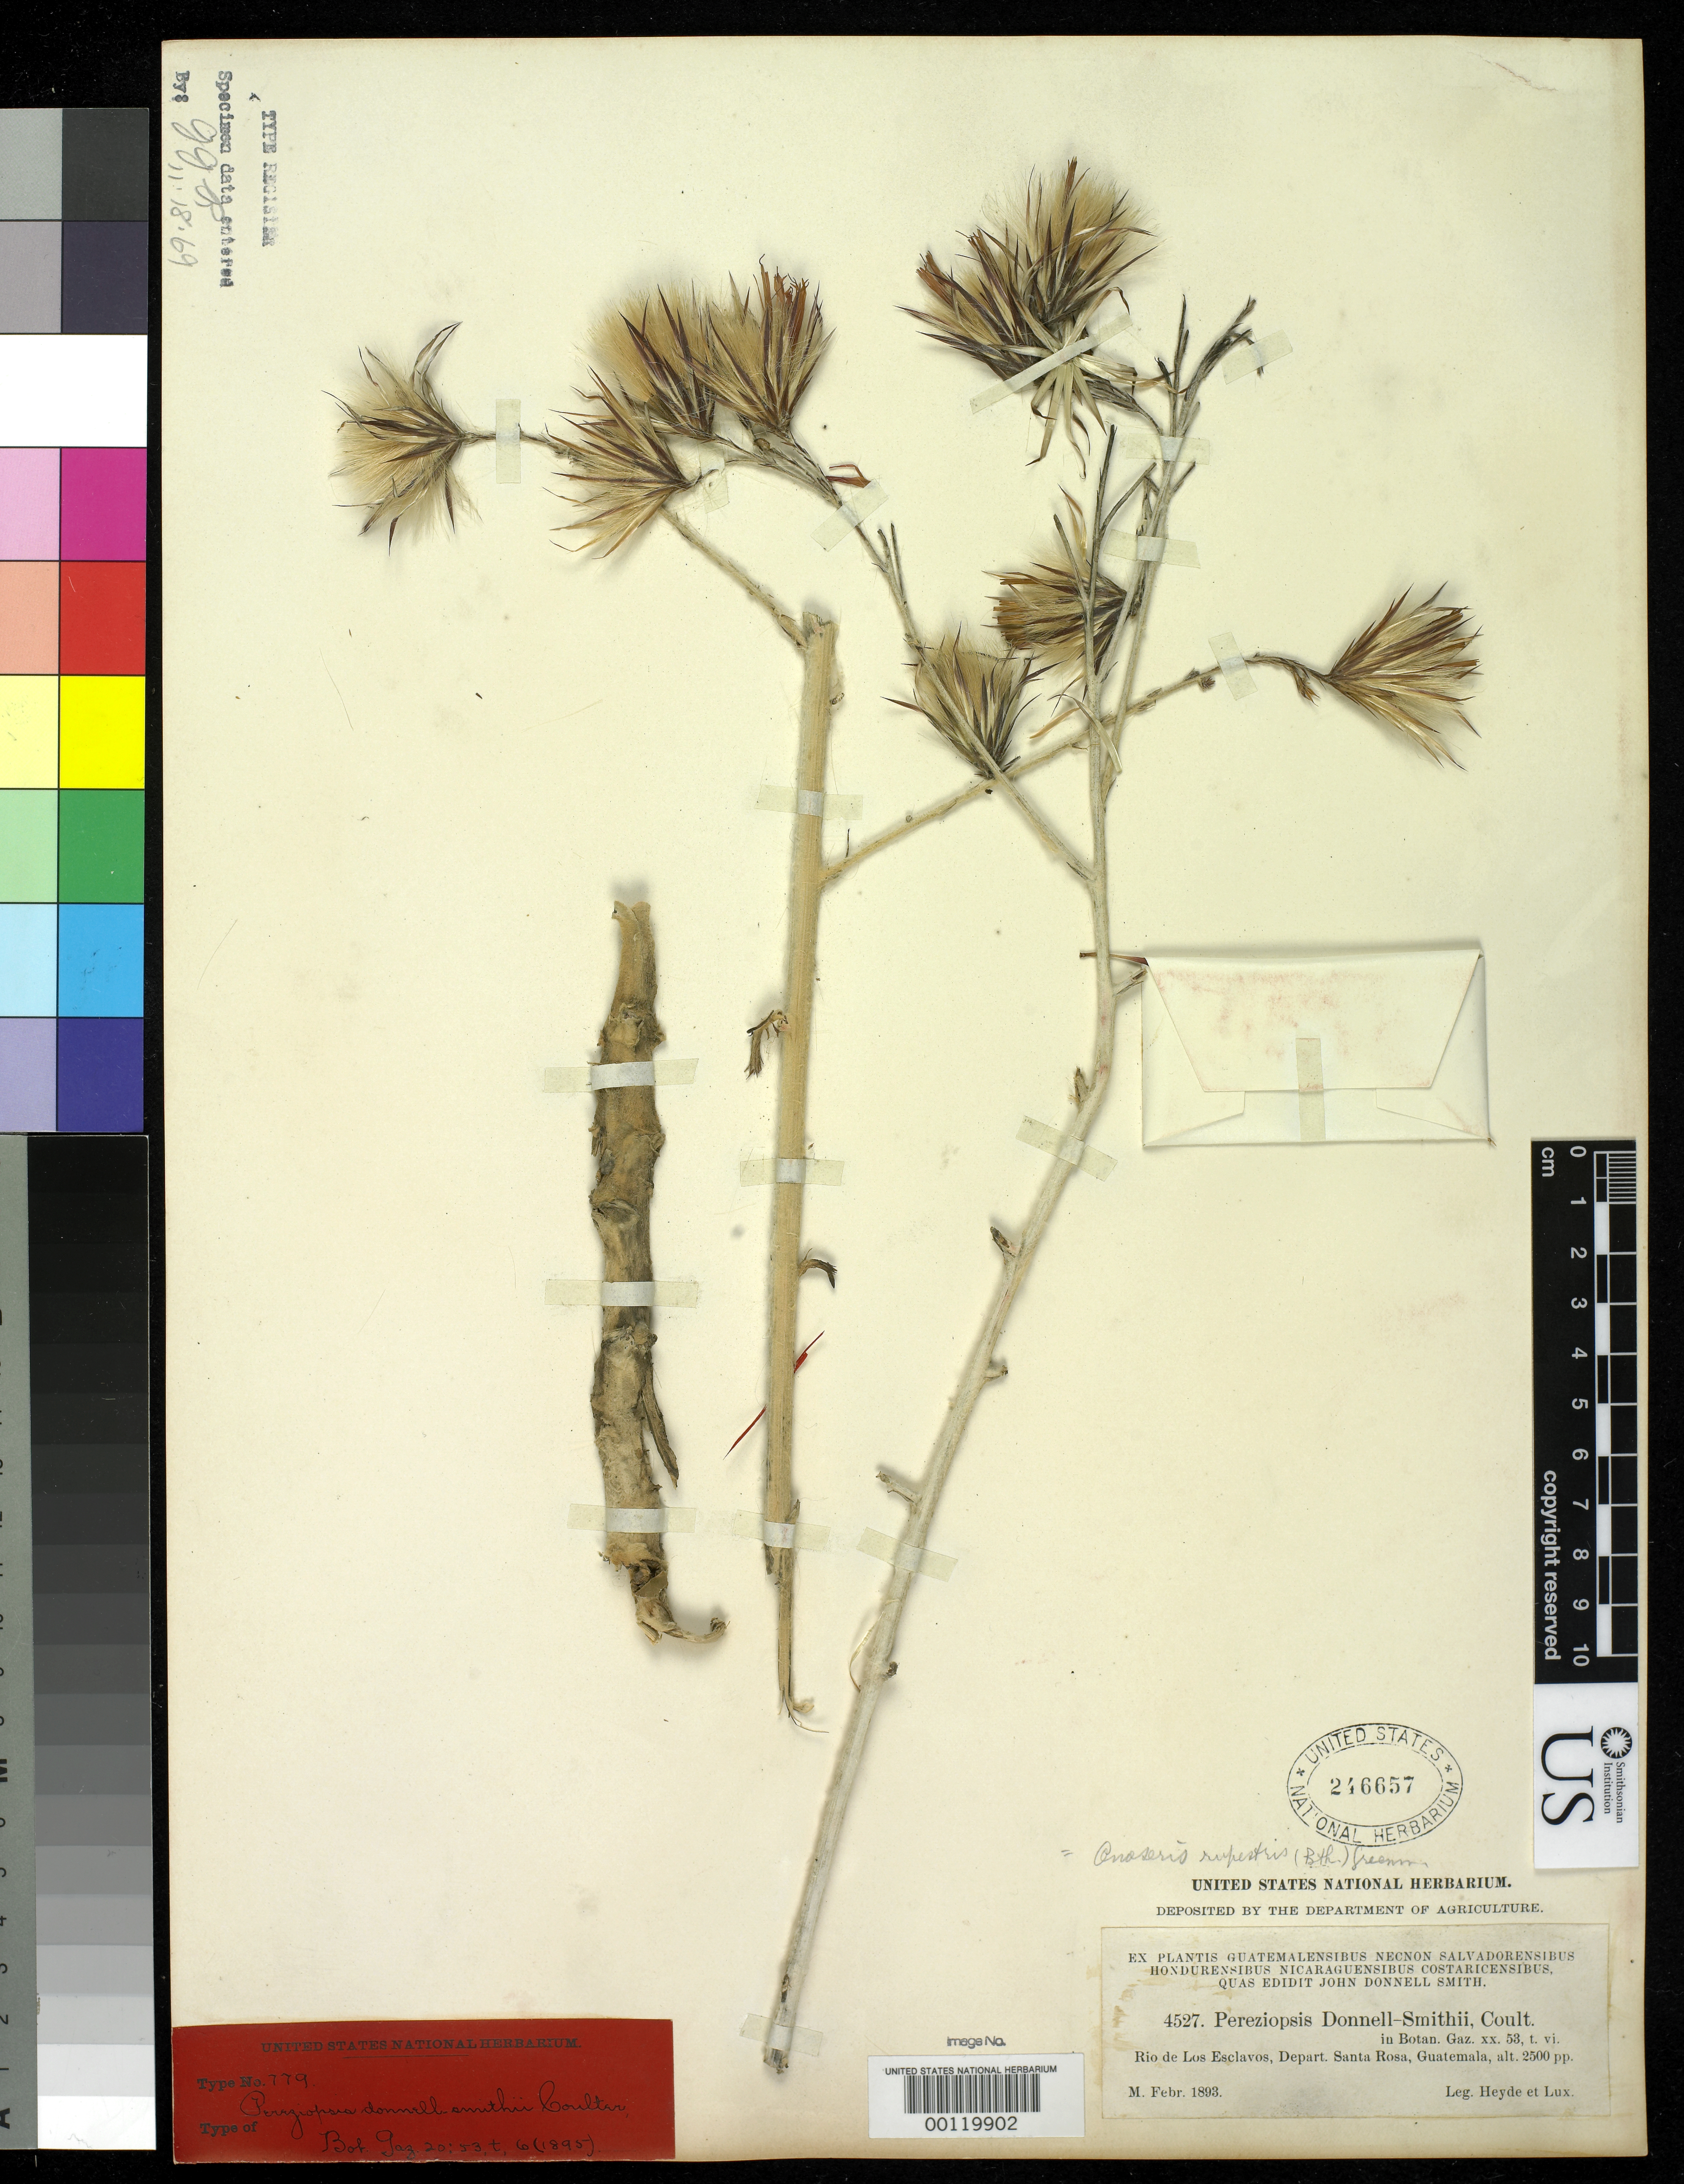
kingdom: Plantae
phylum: Tracheophyta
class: Magnoliopsida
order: Asterales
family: Asteraceae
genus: Pereziopsis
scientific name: Pereziopsis donnell-smithii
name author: J.M. Coult.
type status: Isotype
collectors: E. T. Heyde & E. Lux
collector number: J.D.S. 4527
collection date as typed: Feb 1893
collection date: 1893-02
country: Guatemala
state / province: Santa Rosa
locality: Rio de Los Esclavos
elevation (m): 762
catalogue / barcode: US 246657